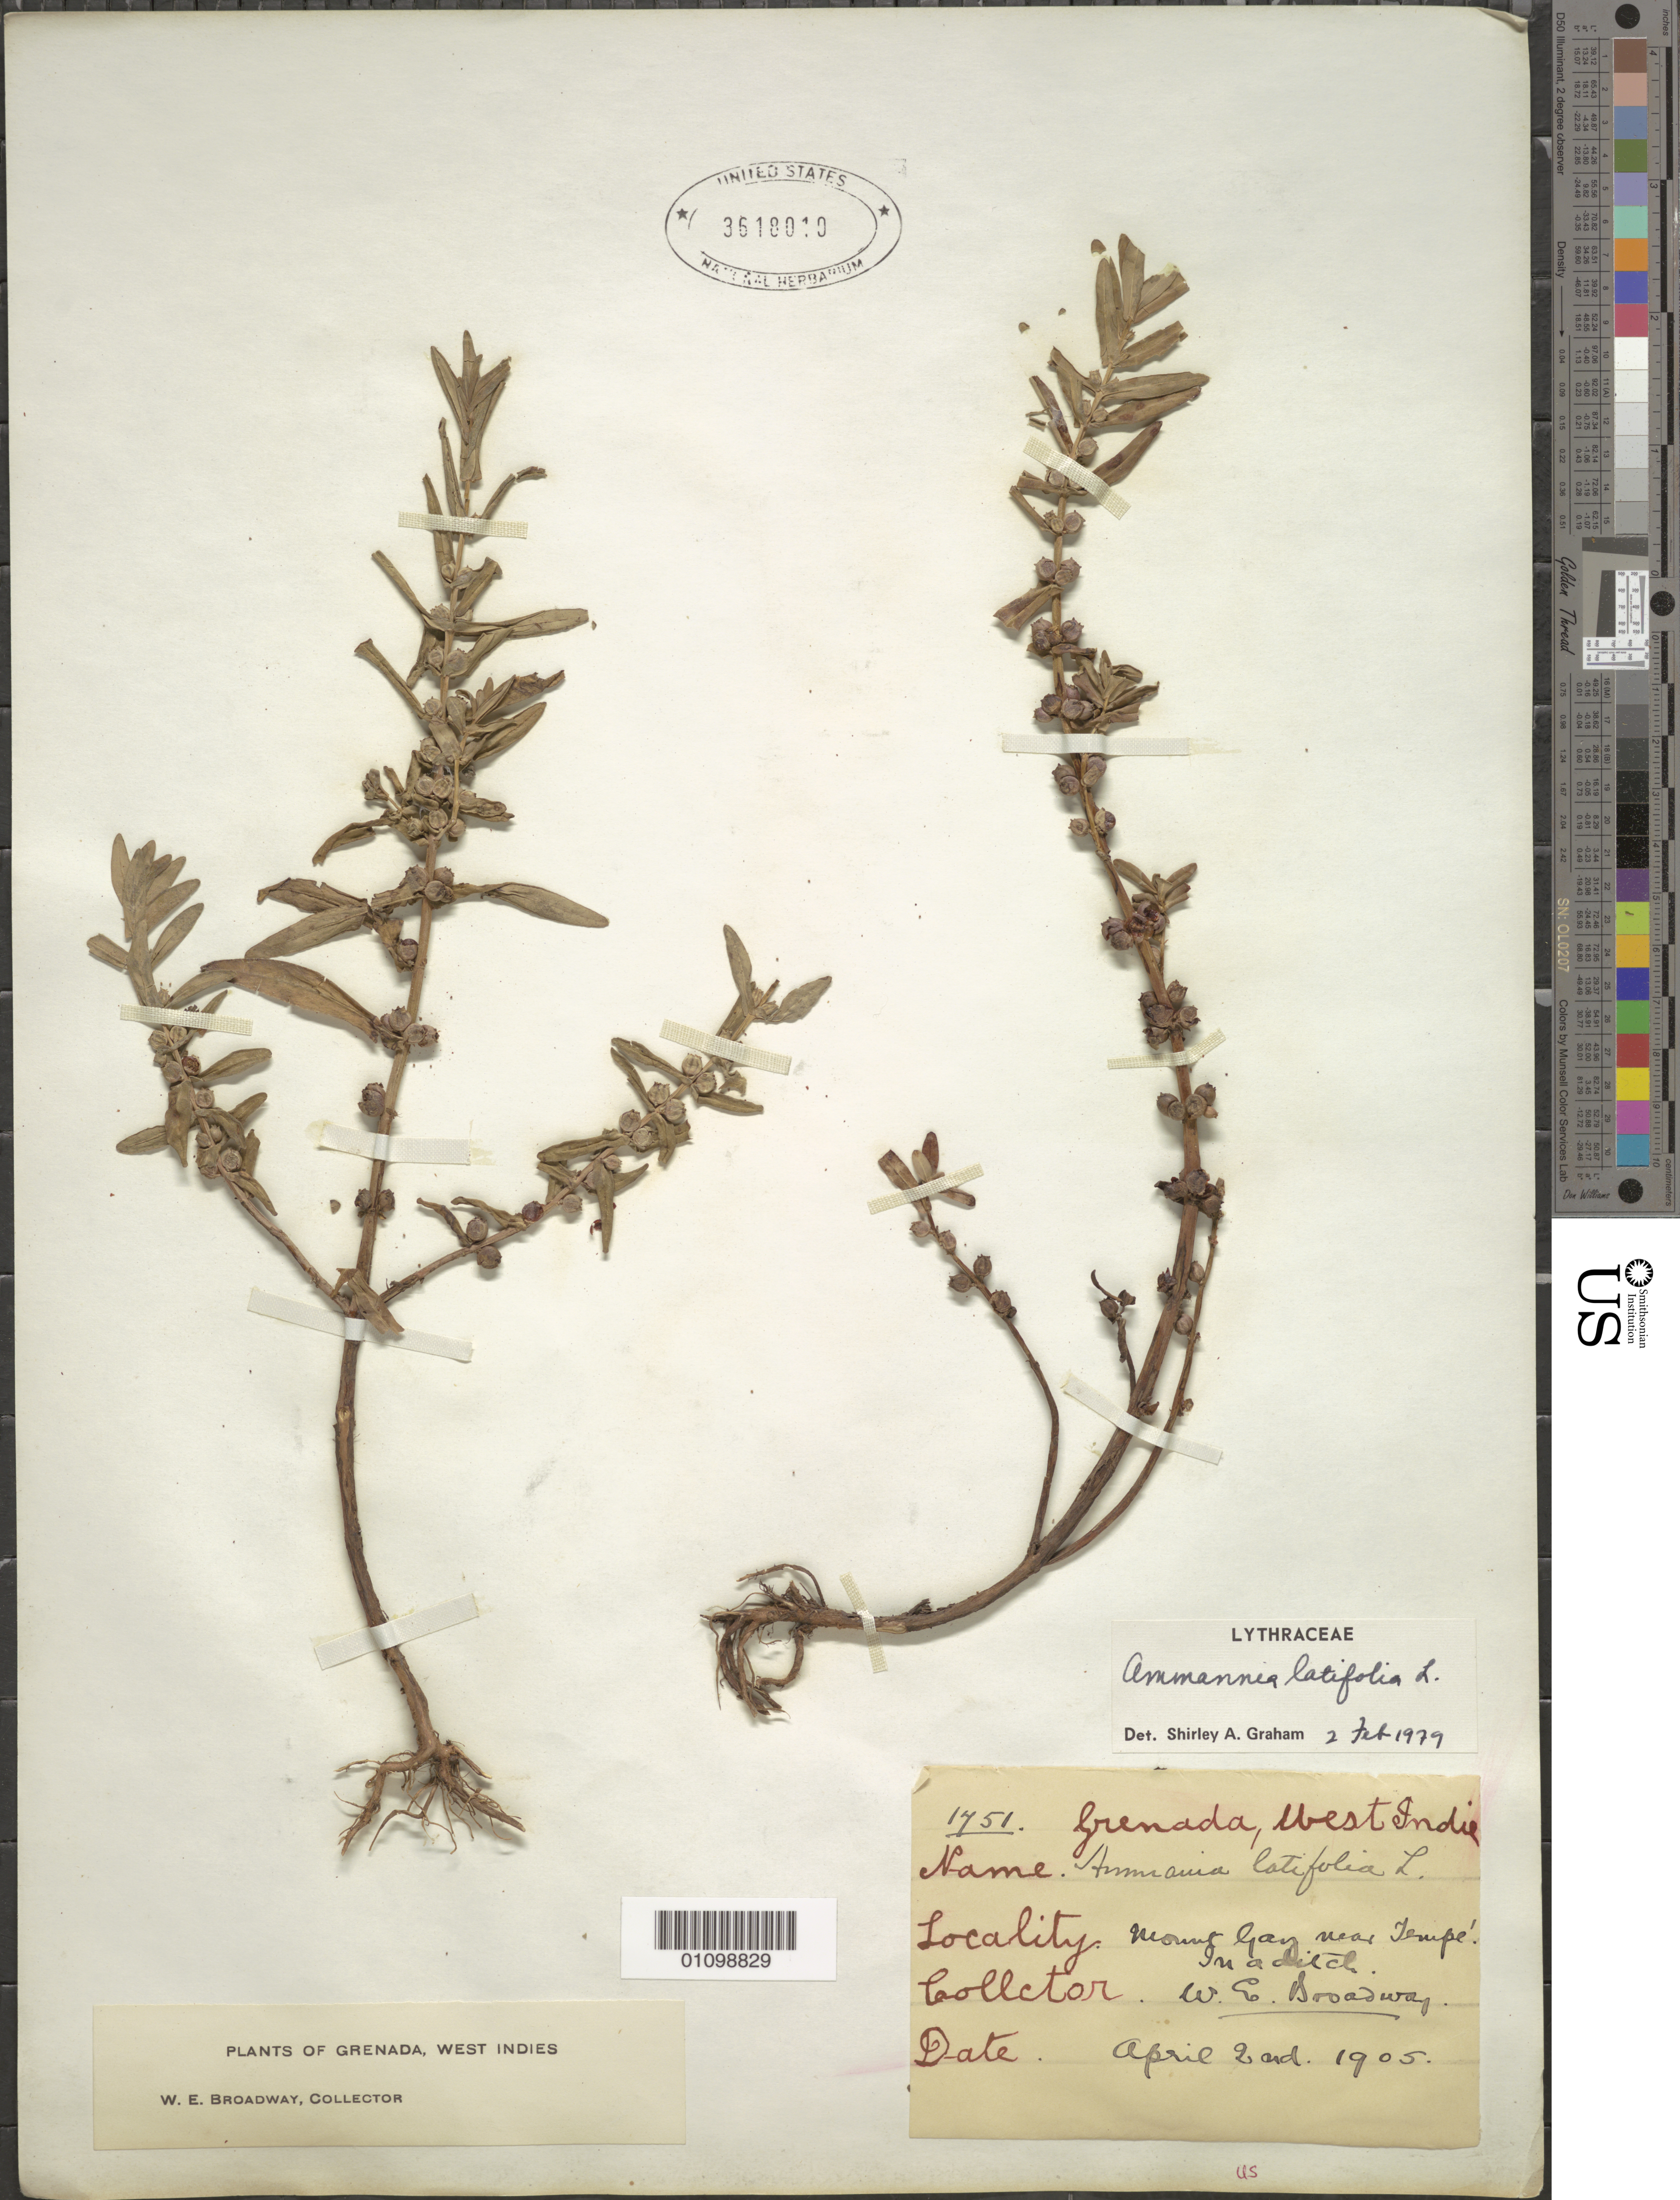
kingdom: Plantae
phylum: Tracheophyta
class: Magnoliopsida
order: Myrtales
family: Lythraceae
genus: Ammannia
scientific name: Ammannia latifolia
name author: L.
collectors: W. E. Broadway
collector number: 1751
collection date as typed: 02 Apr 1905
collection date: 1905-04-02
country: Grenada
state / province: Saint George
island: Grenada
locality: Mount Gay near Tempe in a ditch.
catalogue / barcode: US 3618010